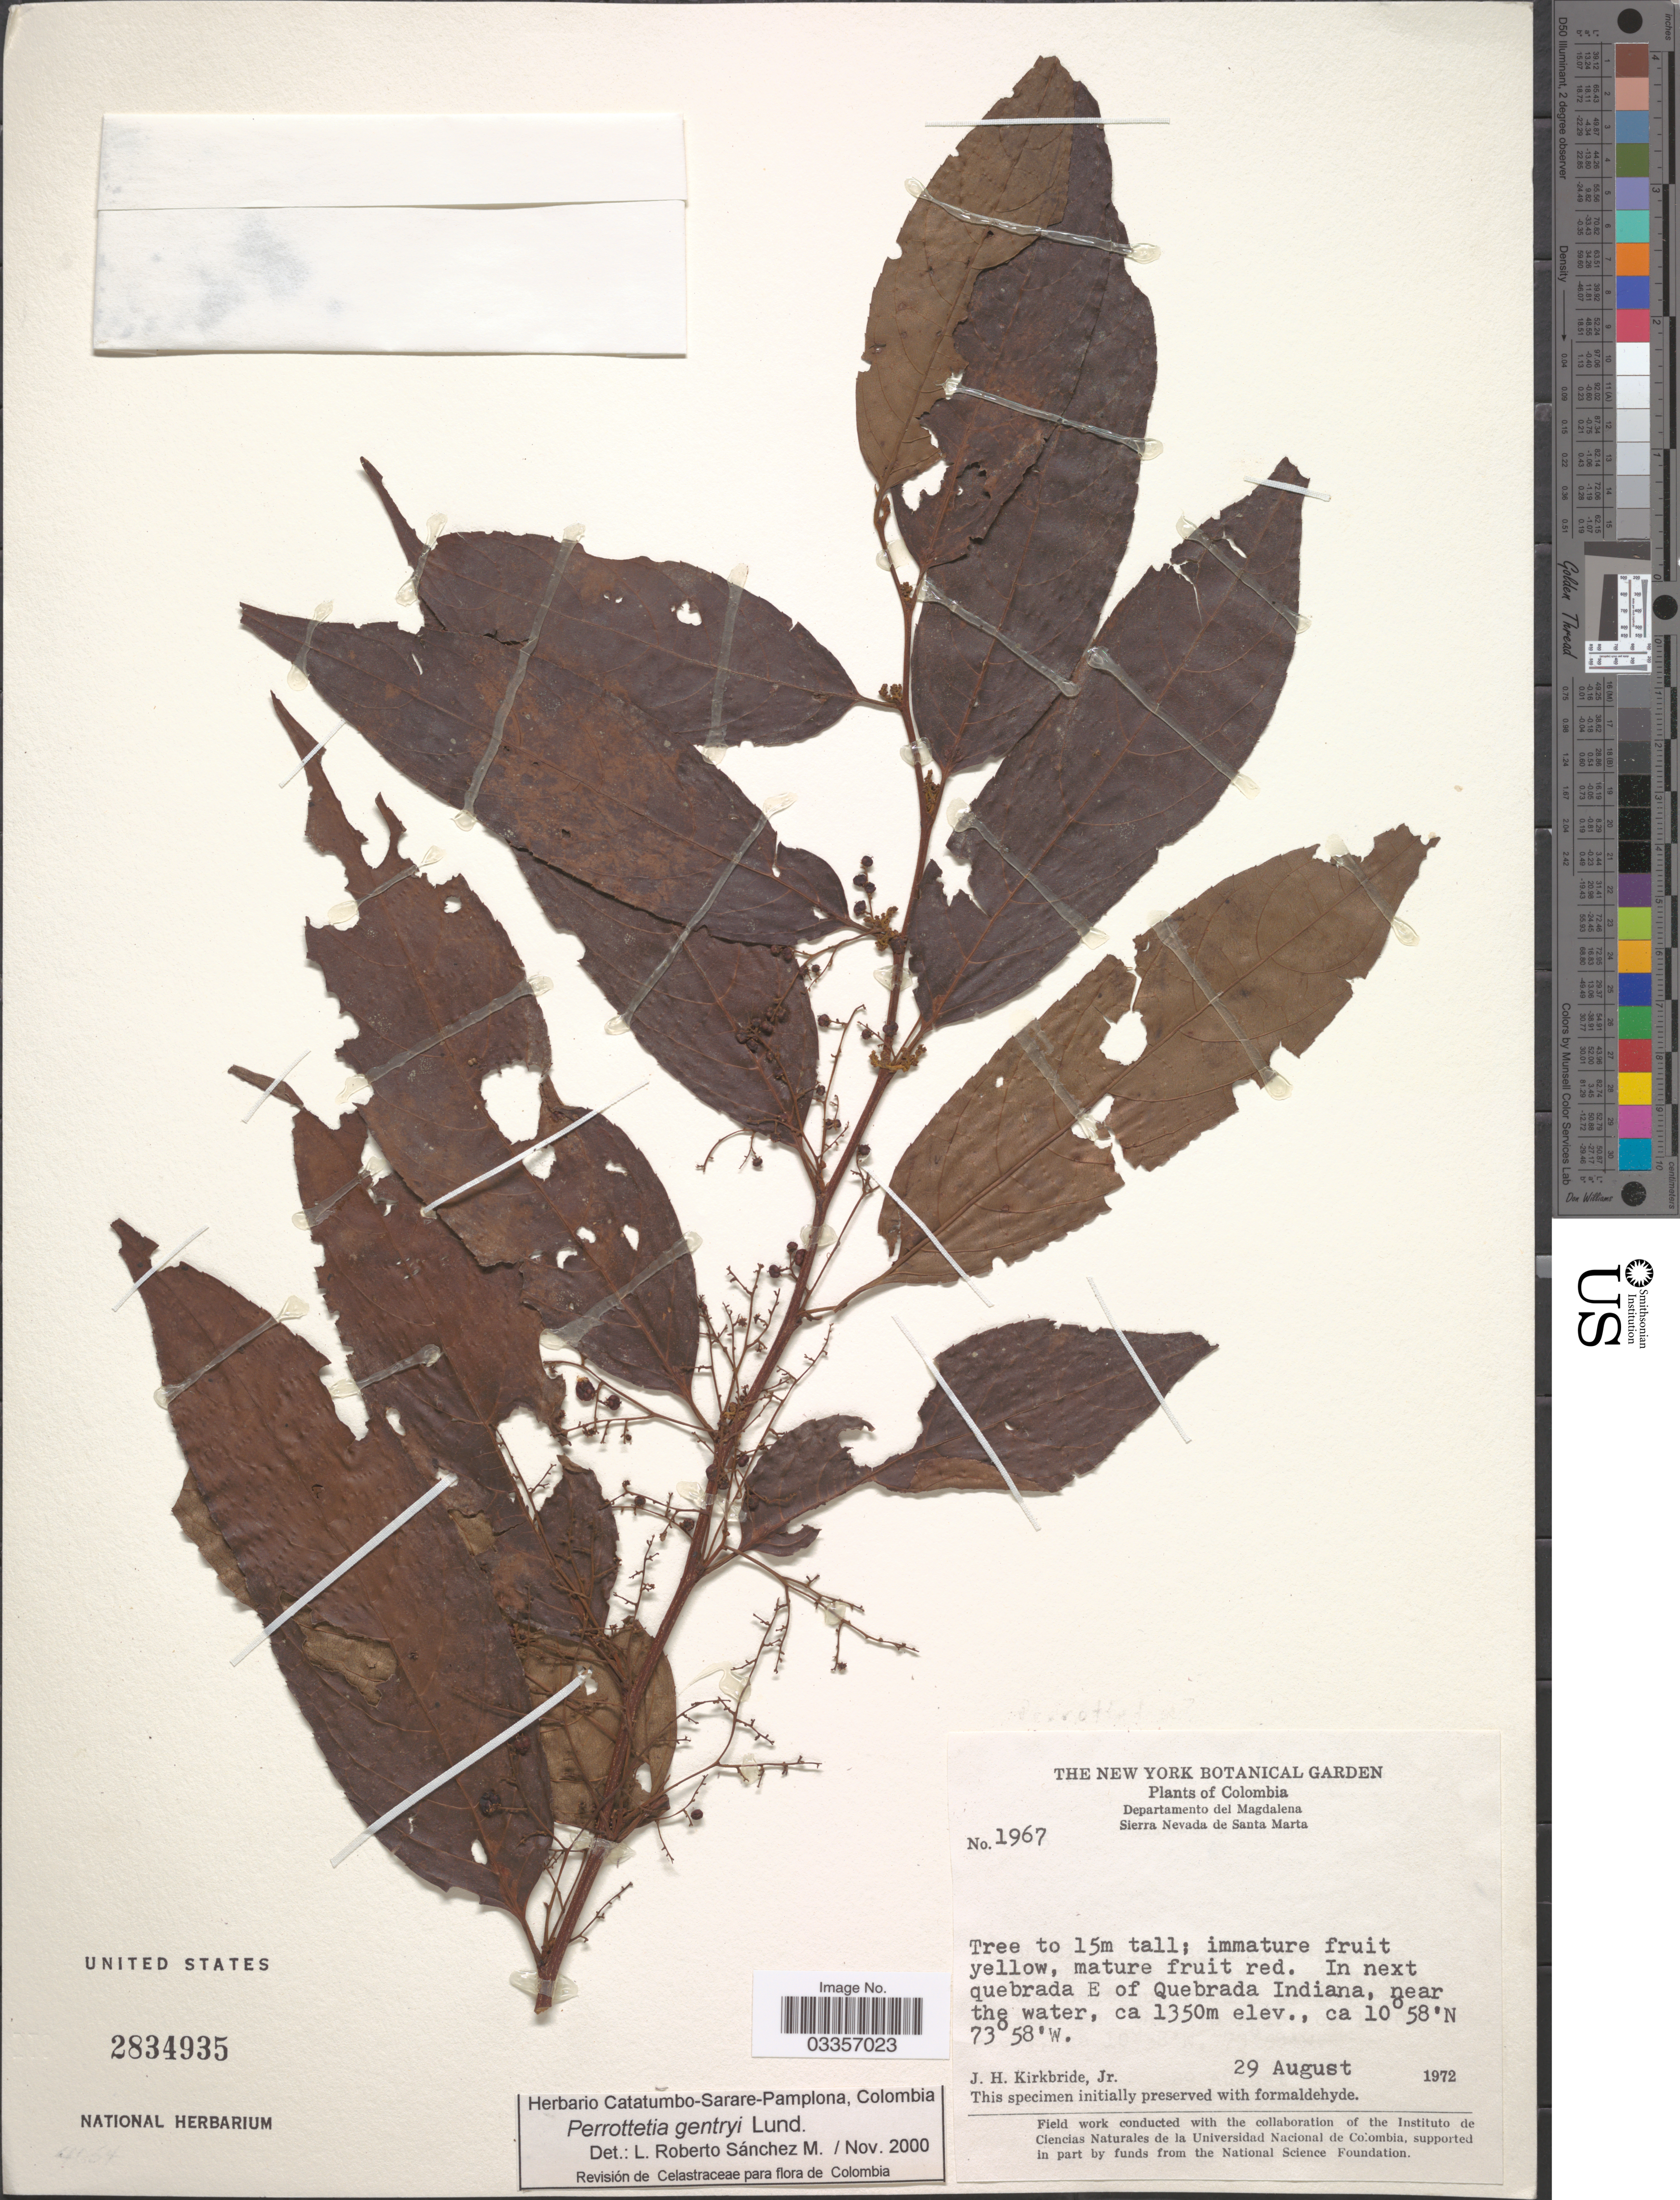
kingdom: Plantae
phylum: Tracheophyta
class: Magnoliopsida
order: Huerteales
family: Dipentodontaceae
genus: Perrottetia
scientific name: Perrottetia gentryi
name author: Lundell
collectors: J. H. Kirkbride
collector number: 1967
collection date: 1972-08-29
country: Colombia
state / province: Magdalena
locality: Departamento del Magdalena. Sierra Nevada de Santa Marta. In next quebrada E of Quebrada Indiana, near the water.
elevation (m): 1350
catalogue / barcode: US 2834935